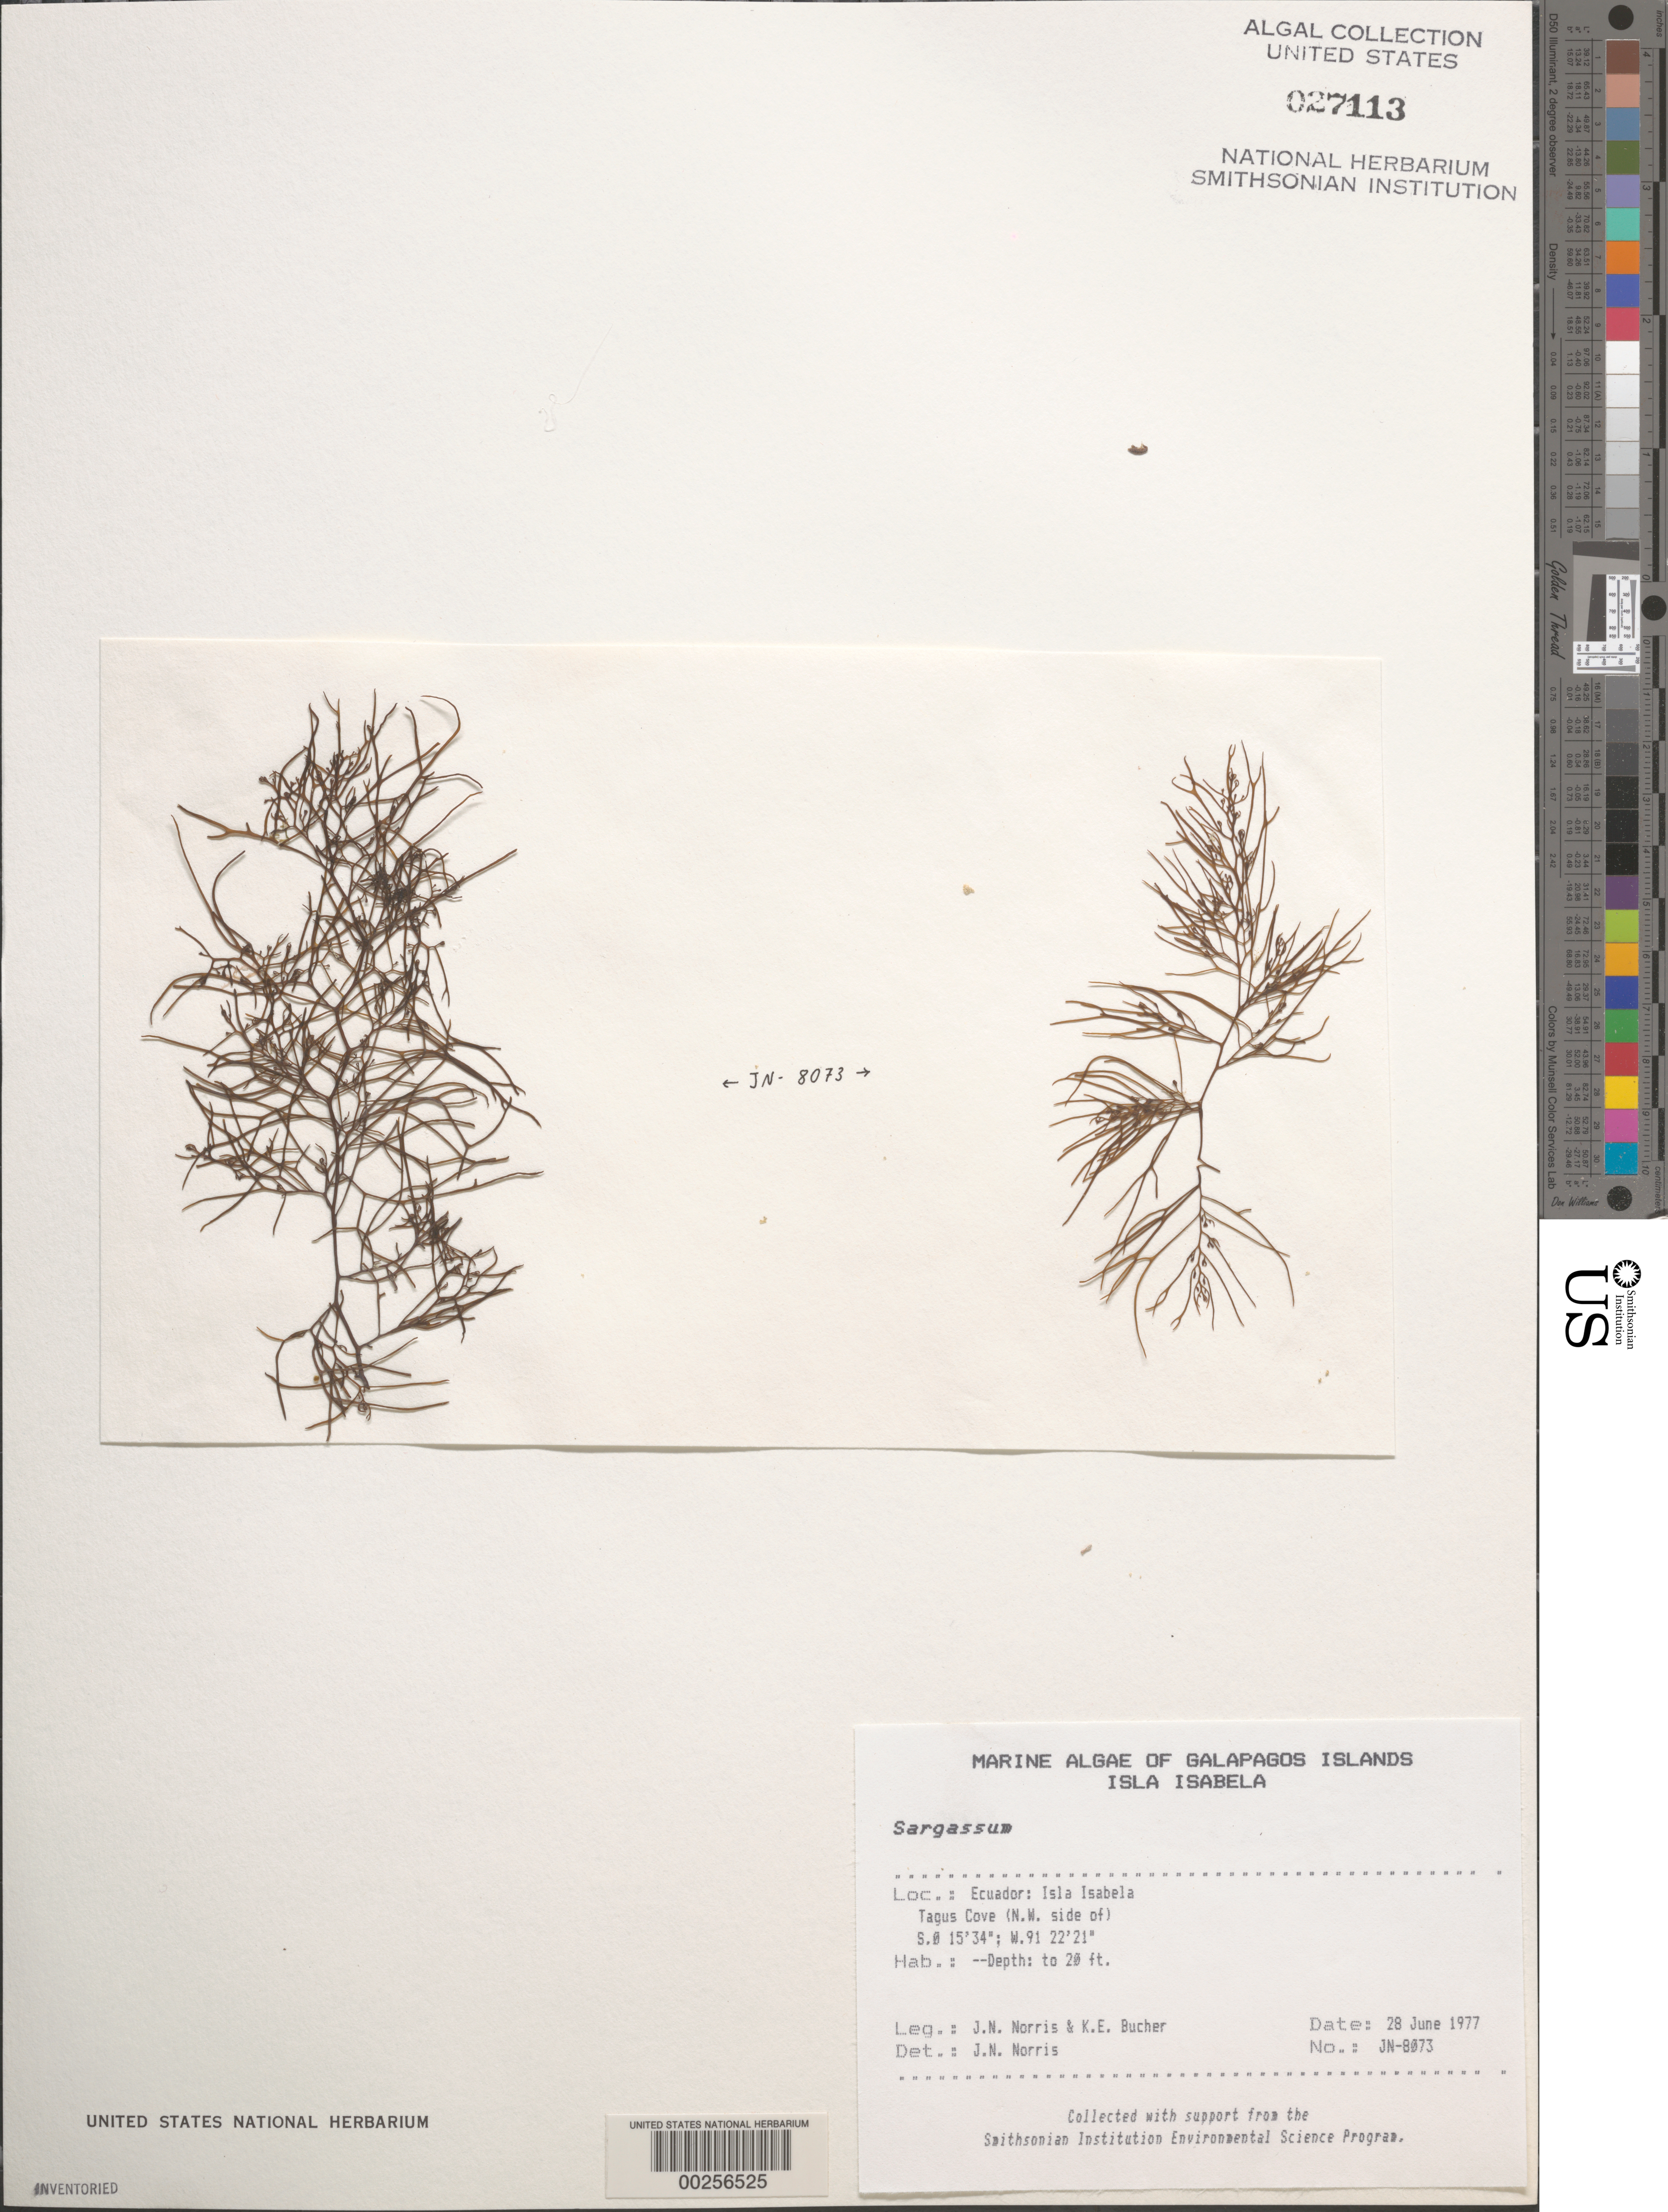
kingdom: Chromista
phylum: Ochrophyta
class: Phaeophyceae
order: Fucales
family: Sargassaceae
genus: Sargassum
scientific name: Sargassum sp.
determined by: Norris, James N.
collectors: J. N. Norris & K. E. Bucher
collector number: JN-8073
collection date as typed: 28 Jun 1977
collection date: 1977-06-28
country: Ecuador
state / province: Colón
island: Isabela [Albemarle]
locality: Tagus Cove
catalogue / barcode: US 27113